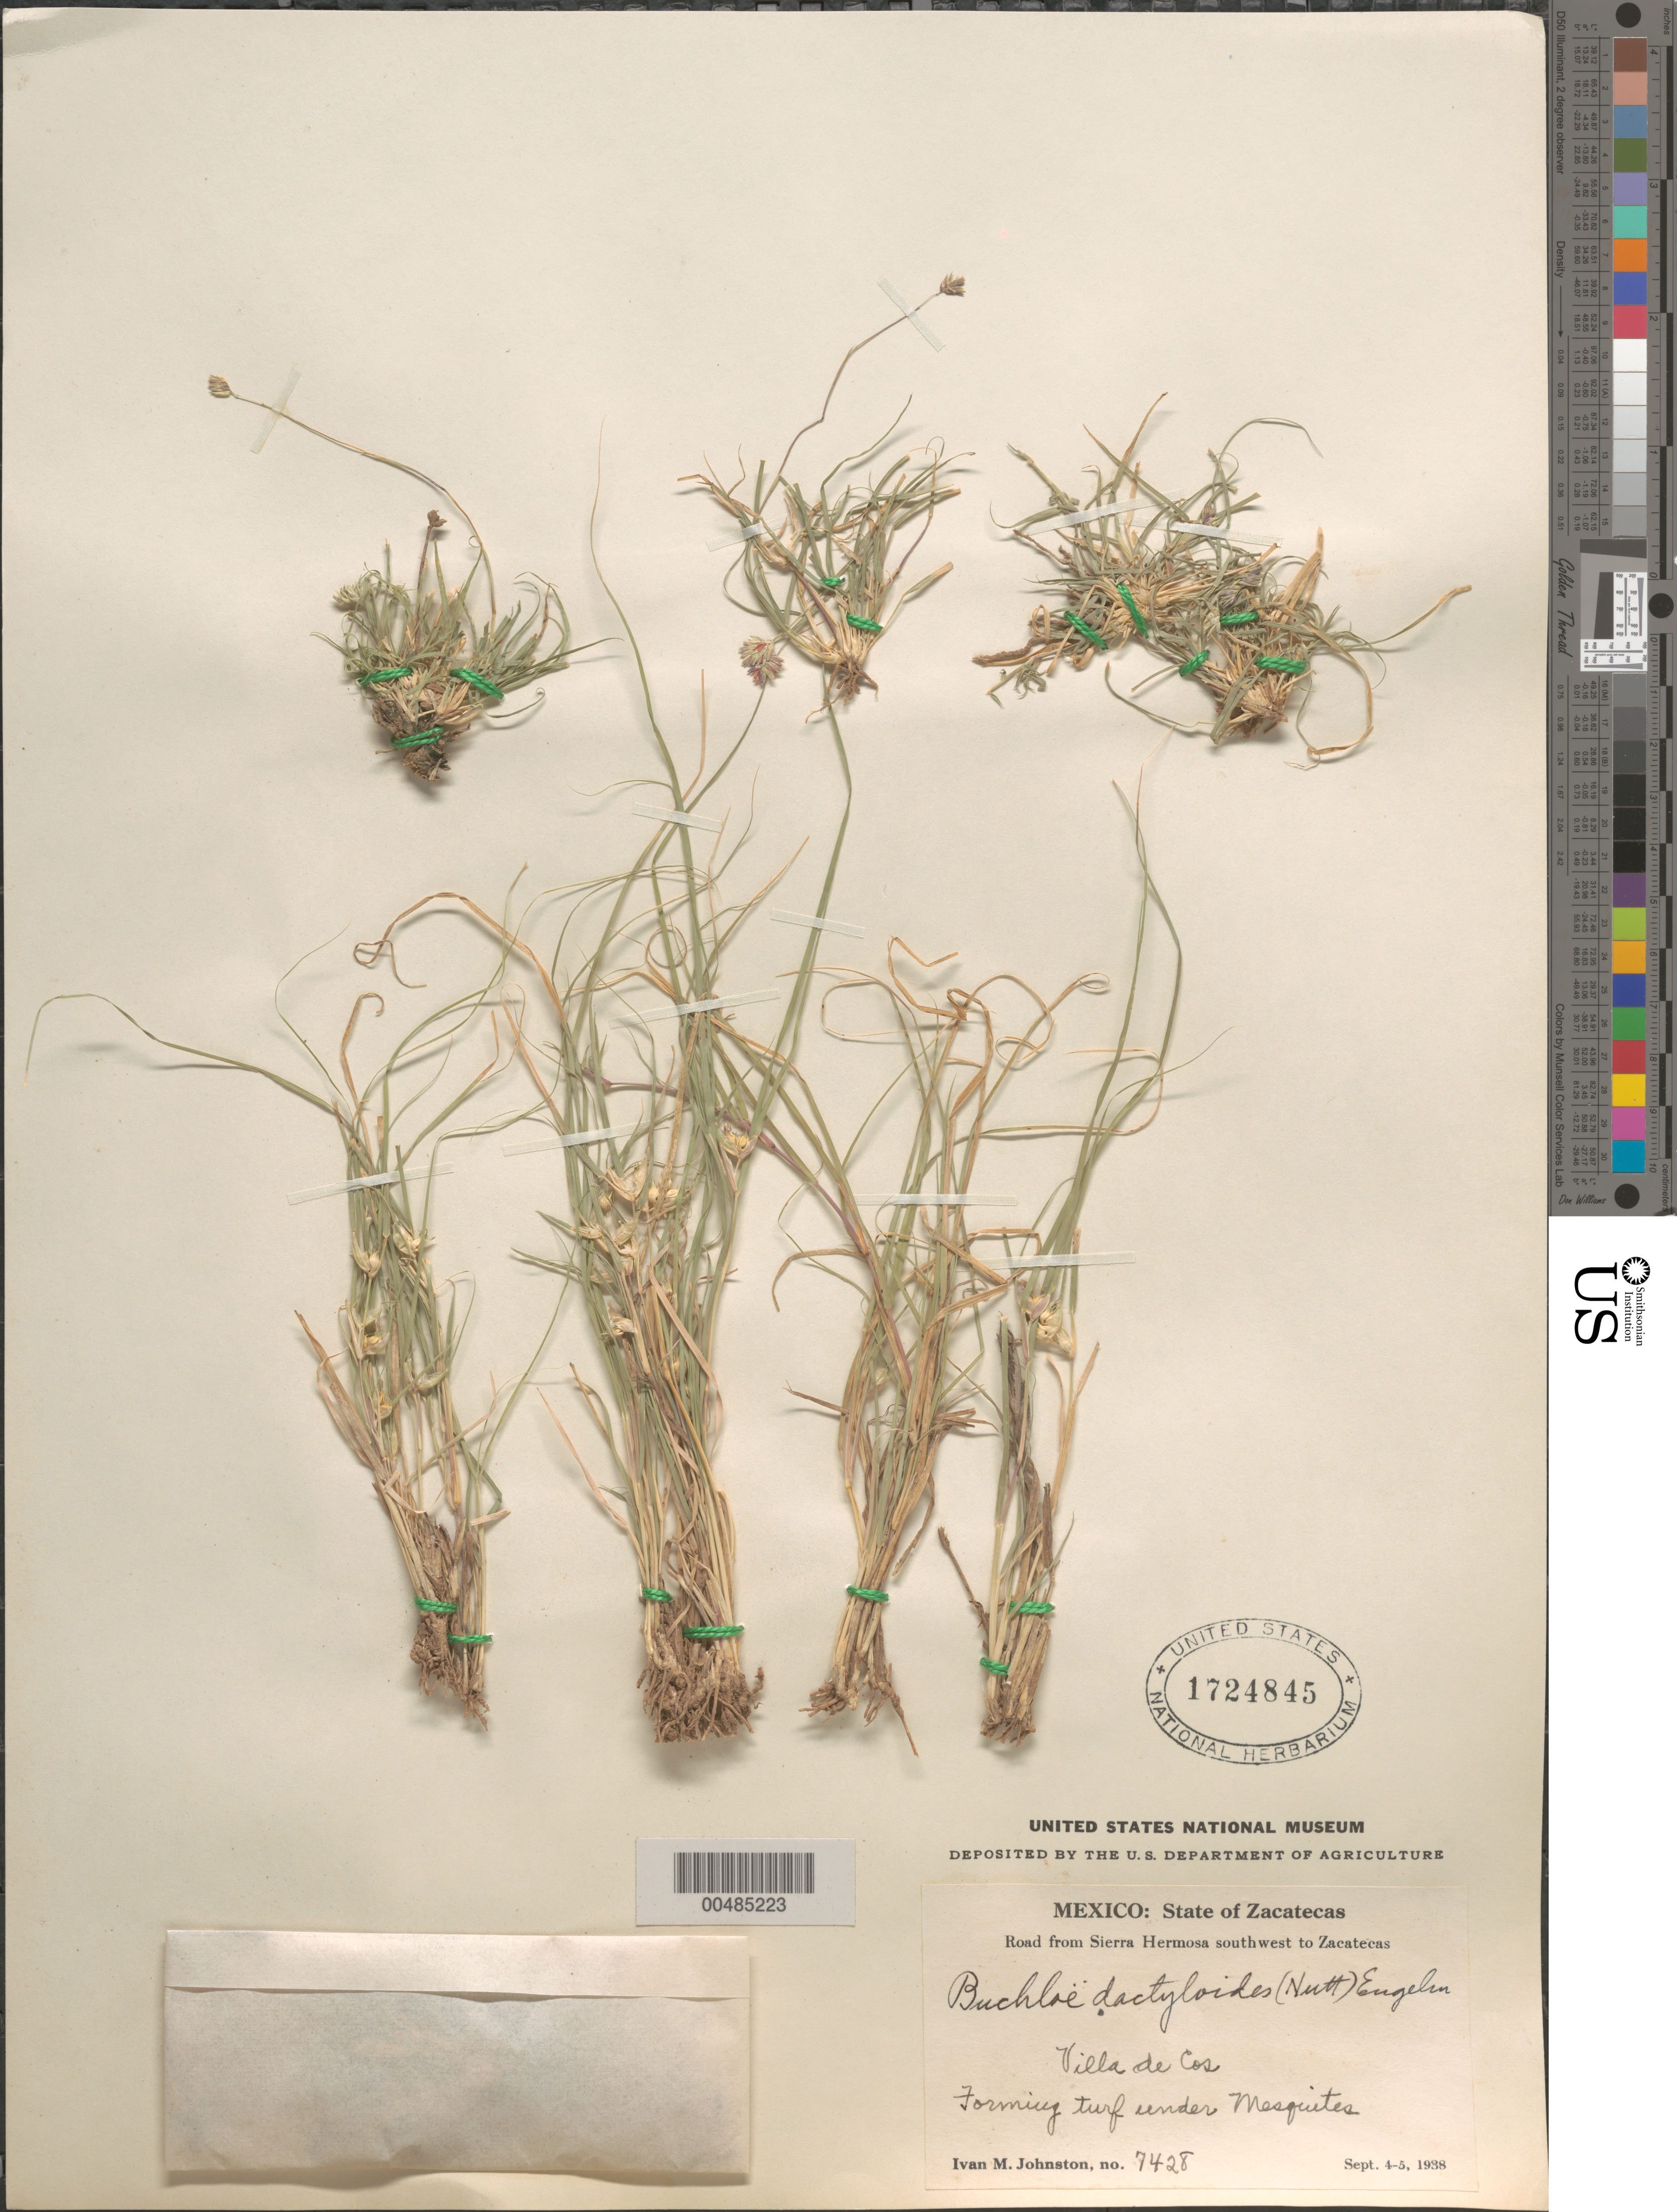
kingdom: Plantae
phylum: Tracheophyta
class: Liliopsida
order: Poales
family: Poaceae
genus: Buchloe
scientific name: Buchloe dactyloides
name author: (Nutt.) Engelm.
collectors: I.M. Johnston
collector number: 7428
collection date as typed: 4 Sep 1938 to 5 Sep 1938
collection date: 1938-09-04/1938-09-05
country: Mexico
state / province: Zacatecas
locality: Road from Sierra Hermosa SW to Zacatecas, Villa de Cos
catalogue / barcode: US 1724845